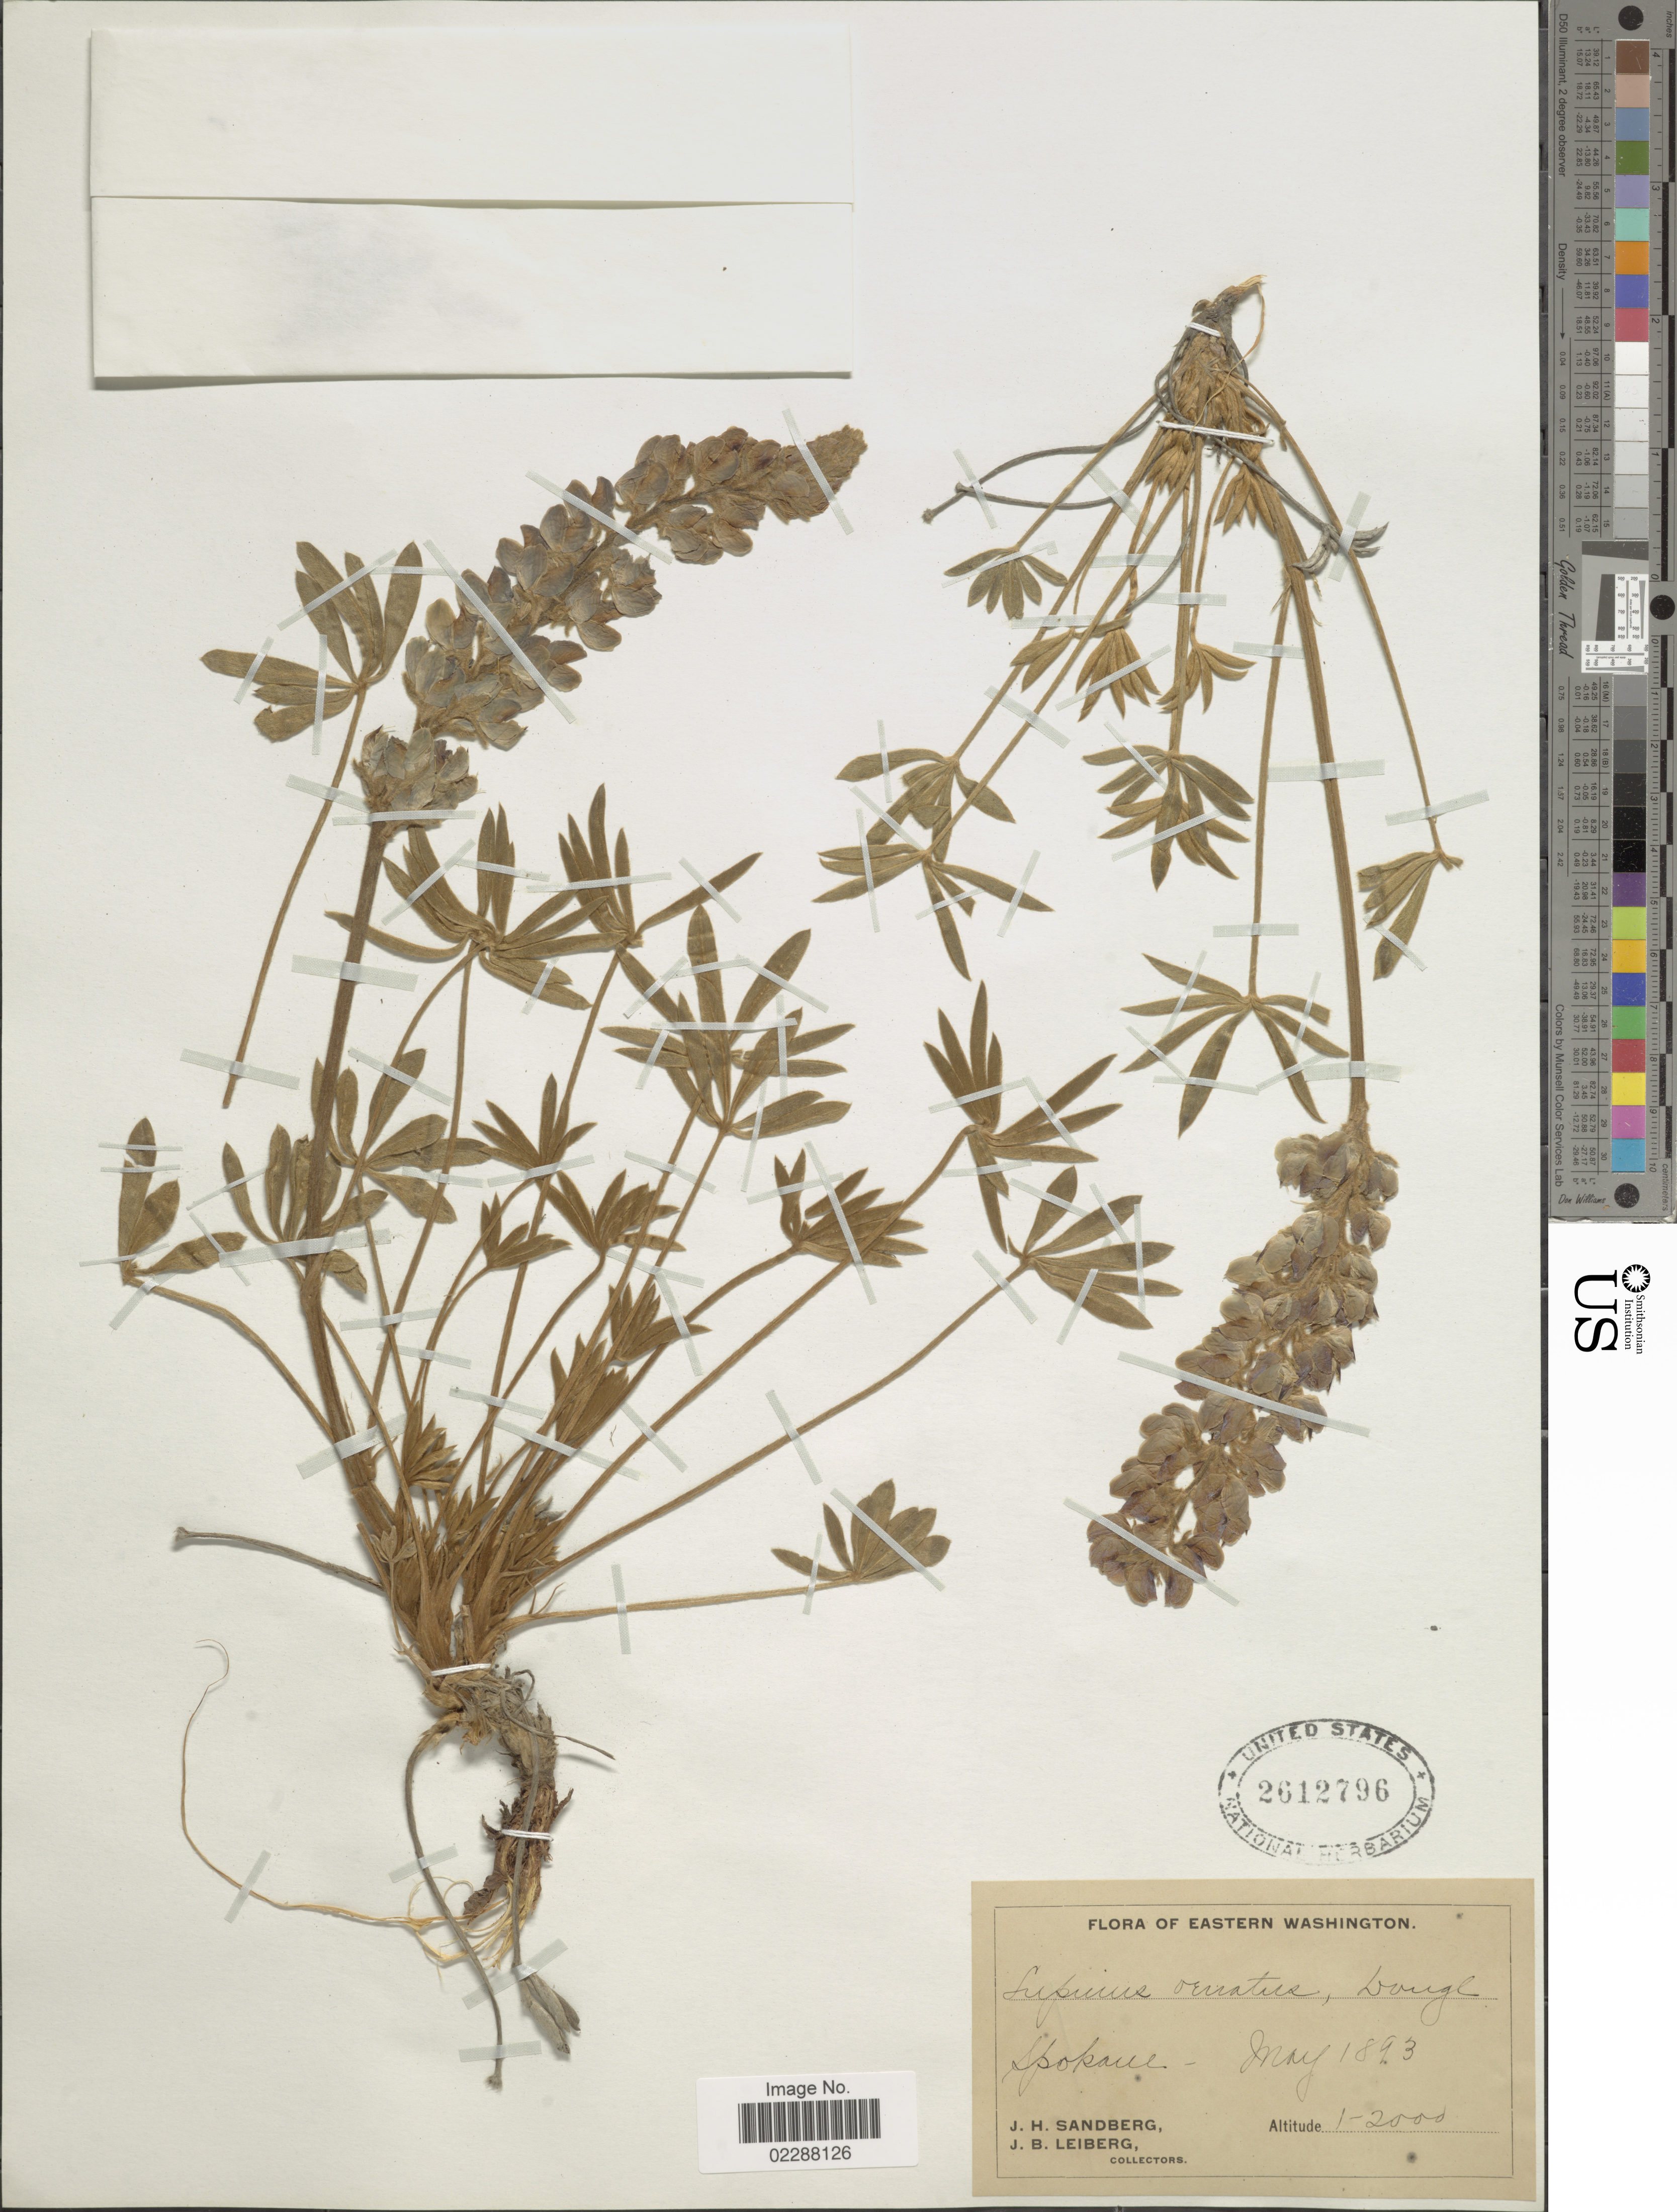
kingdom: Plantae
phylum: Tracheophyta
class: Magnoliopsida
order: Fabales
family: Fabaceae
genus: Lupinus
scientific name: Lupinus ornatus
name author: Douglas ex Lindl.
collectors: J. H. Sandberg & J. B. Leiberg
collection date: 1893-05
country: United States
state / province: Washington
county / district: Spokane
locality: Eastern Washington, Spokane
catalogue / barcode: US 2612796